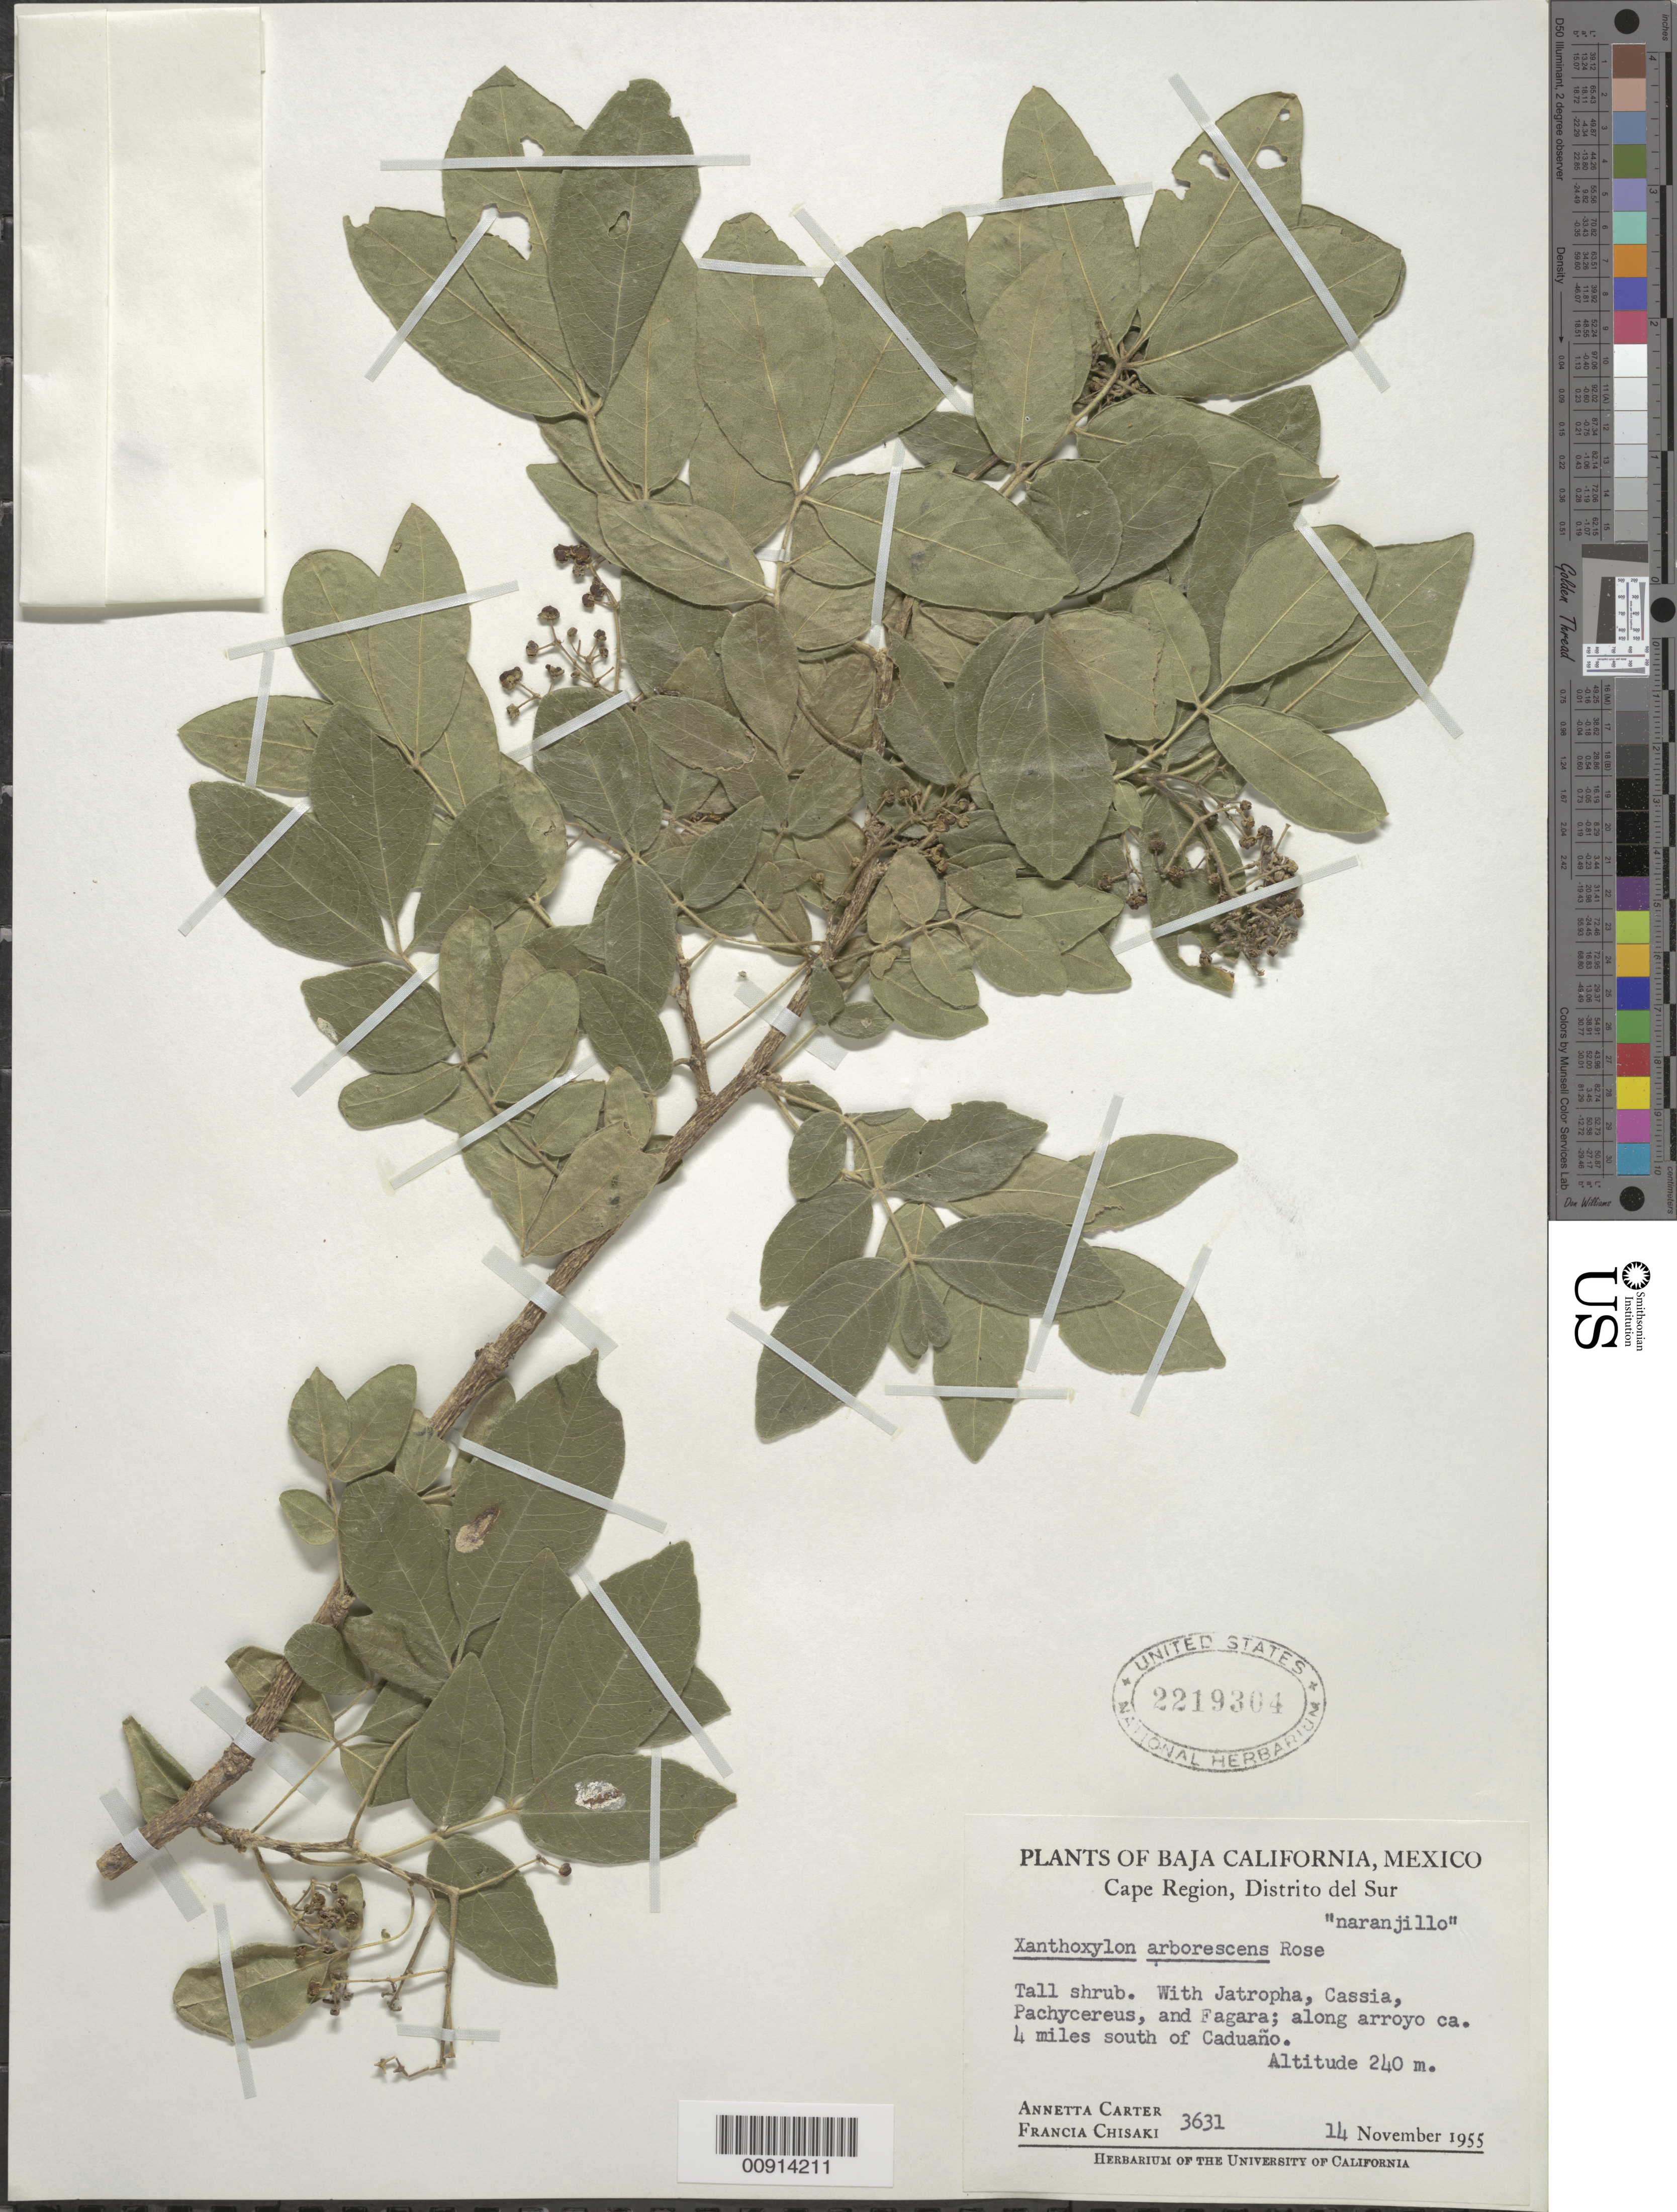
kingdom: Plantae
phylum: Tracheophyta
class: Magnoliopsida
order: Sapindales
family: Rutaceae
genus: Zanthoxylum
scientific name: Zanthoxylum arborescens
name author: Rose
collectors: A. Carter & F. Chisaki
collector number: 3631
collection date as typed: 14 Nov 1955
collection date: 1955-11-14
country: Mexico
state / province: Baja California Sur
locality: Along arroyo ca. 4 miles south of Caduaño. Baja California, Cape Region, Distrito Sur.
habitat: Along arroyo; with Jatropha, Cassia, Pachycereus, and Fagara.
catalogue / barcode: US 2219304